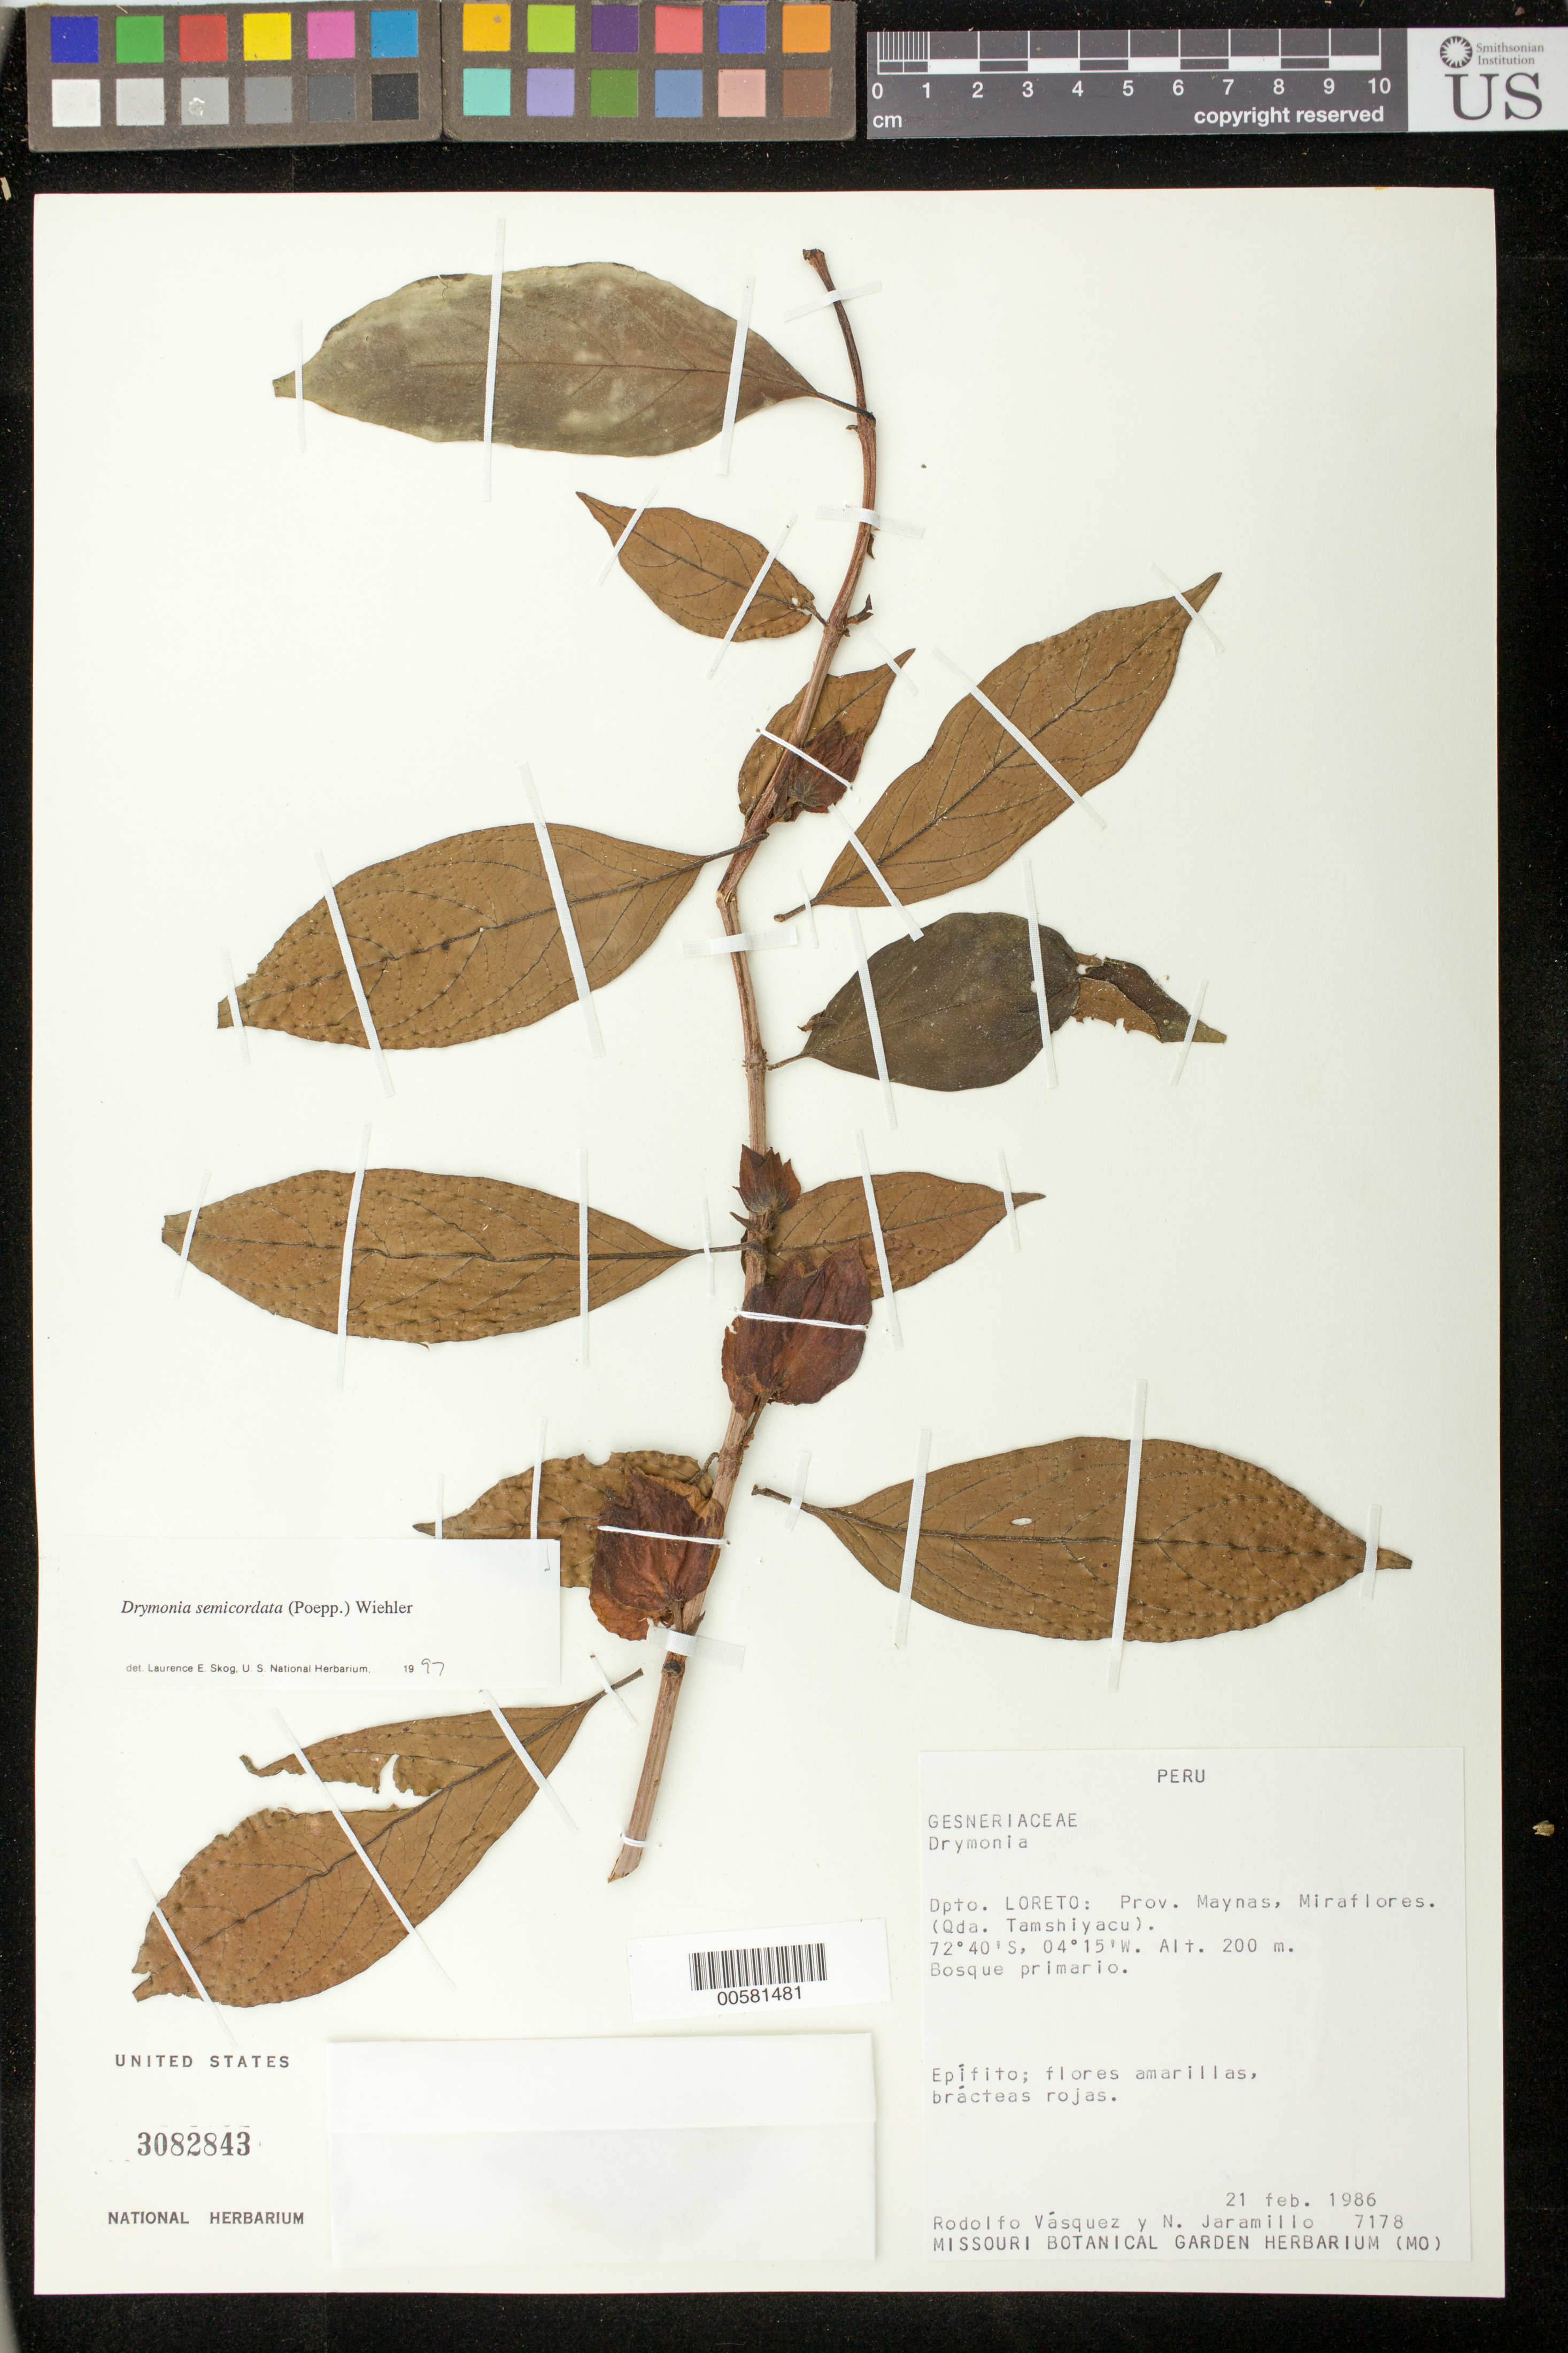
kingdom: Plantae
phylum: Tracheophyta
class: Magnoliopsida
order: Lamiales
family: Gesneriaceae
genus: Drymonia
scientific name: Drymonia semicordata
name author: (Poepp.) Wiehler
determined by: Skog, Laurence E.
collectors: R. Vásquez & N. Jaramillo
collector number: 7178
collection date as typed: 21 Feb 1986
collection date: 1986-02-21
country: Peru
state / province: Loreto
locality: Prov. Maynas; Miraflores (Qda. Tamshiyacu)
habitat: Bosque primario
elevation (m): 200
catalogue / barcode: US 3082843